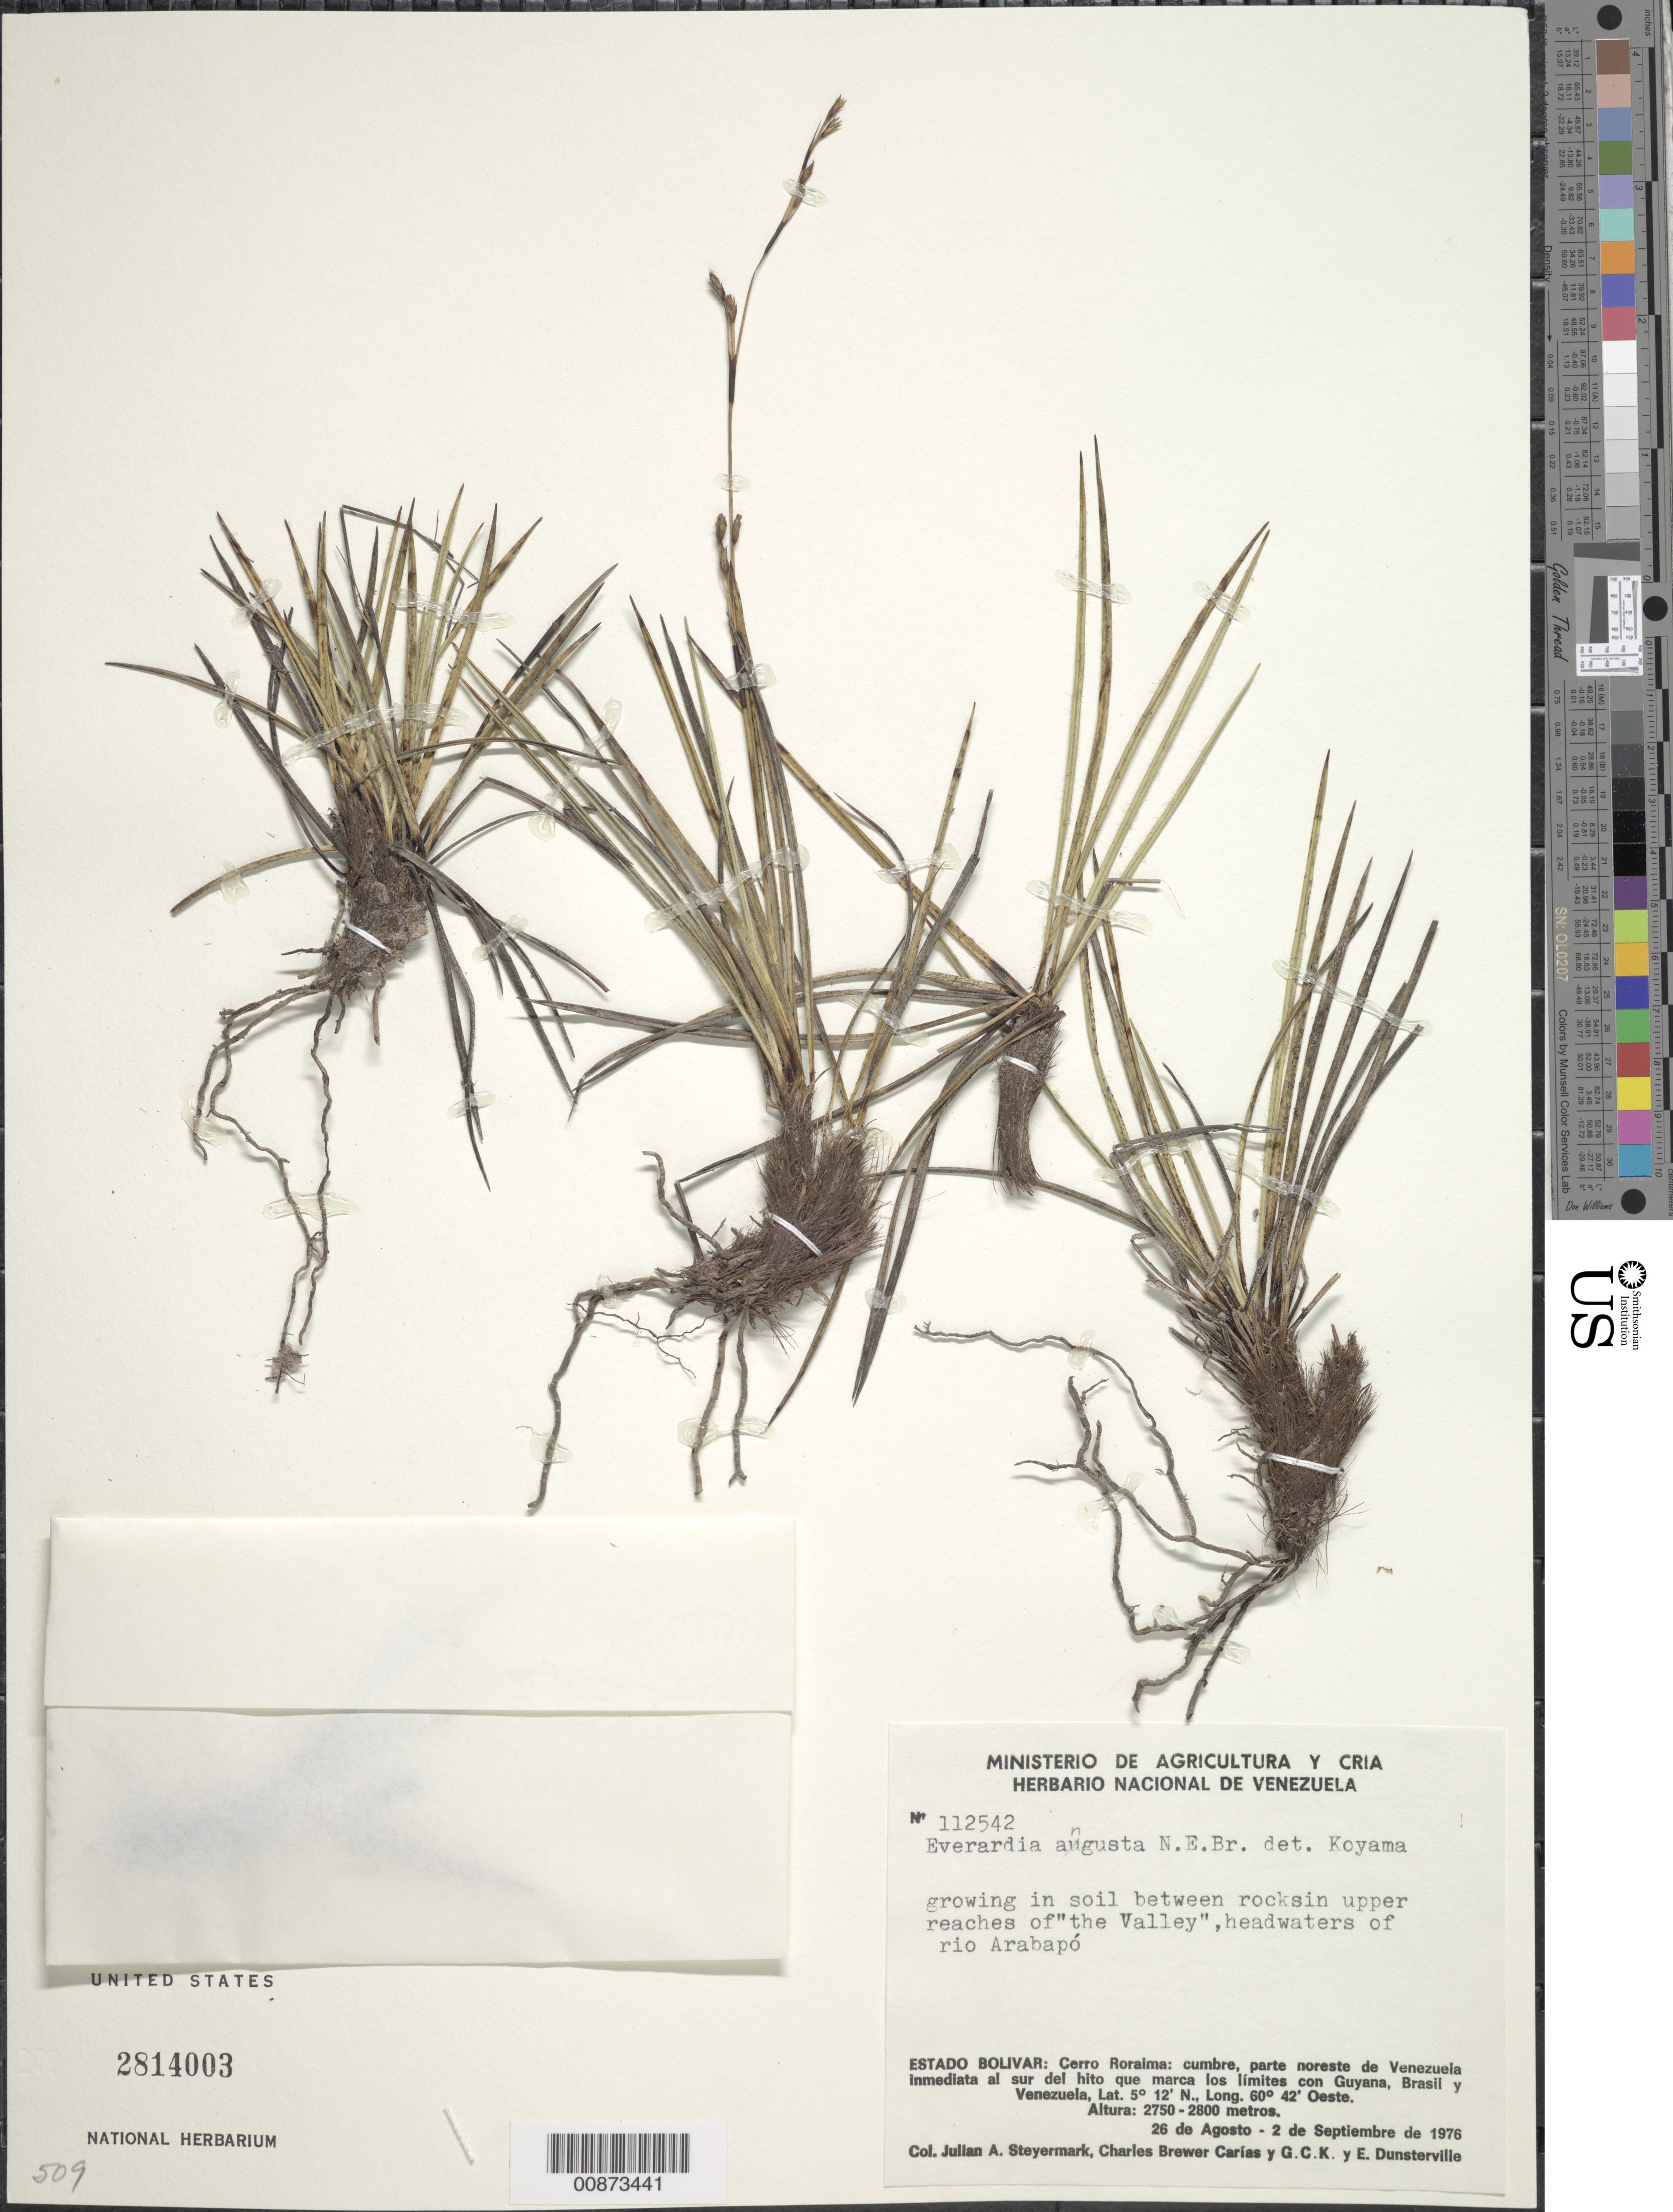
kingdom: Plantae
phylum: Tracheophyta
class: Liliopsida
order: Poales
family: Cyperaceae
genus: Cephalocarpus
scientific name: Cephalocarpus angustus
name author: (N.E. Br.) S.M. Costa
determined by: Strong, Mark T., (BOT), Smithsonian Institution - National Museum of Natural History (UNITED STATES)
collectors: J. Steyermark, C. Brewer-Carias, G. C. K. Dunsterville & E. Dunsterville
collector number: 112542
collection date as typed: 26-Aug-76 to 2-Sep-76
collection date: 1976-08-26/1976-09-02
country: Venezuela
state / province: Bolívar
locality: Cerro Roraima: cumbre, parte NO de Venezuela immediata al sur del hito que marca los limites con Guyana, Brasil y Venezuela, in "El Valle", headwaters of Río Arabapó.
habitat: In soil between rocks in upper reaches of valley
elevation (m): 2750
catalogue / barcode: US 2814003